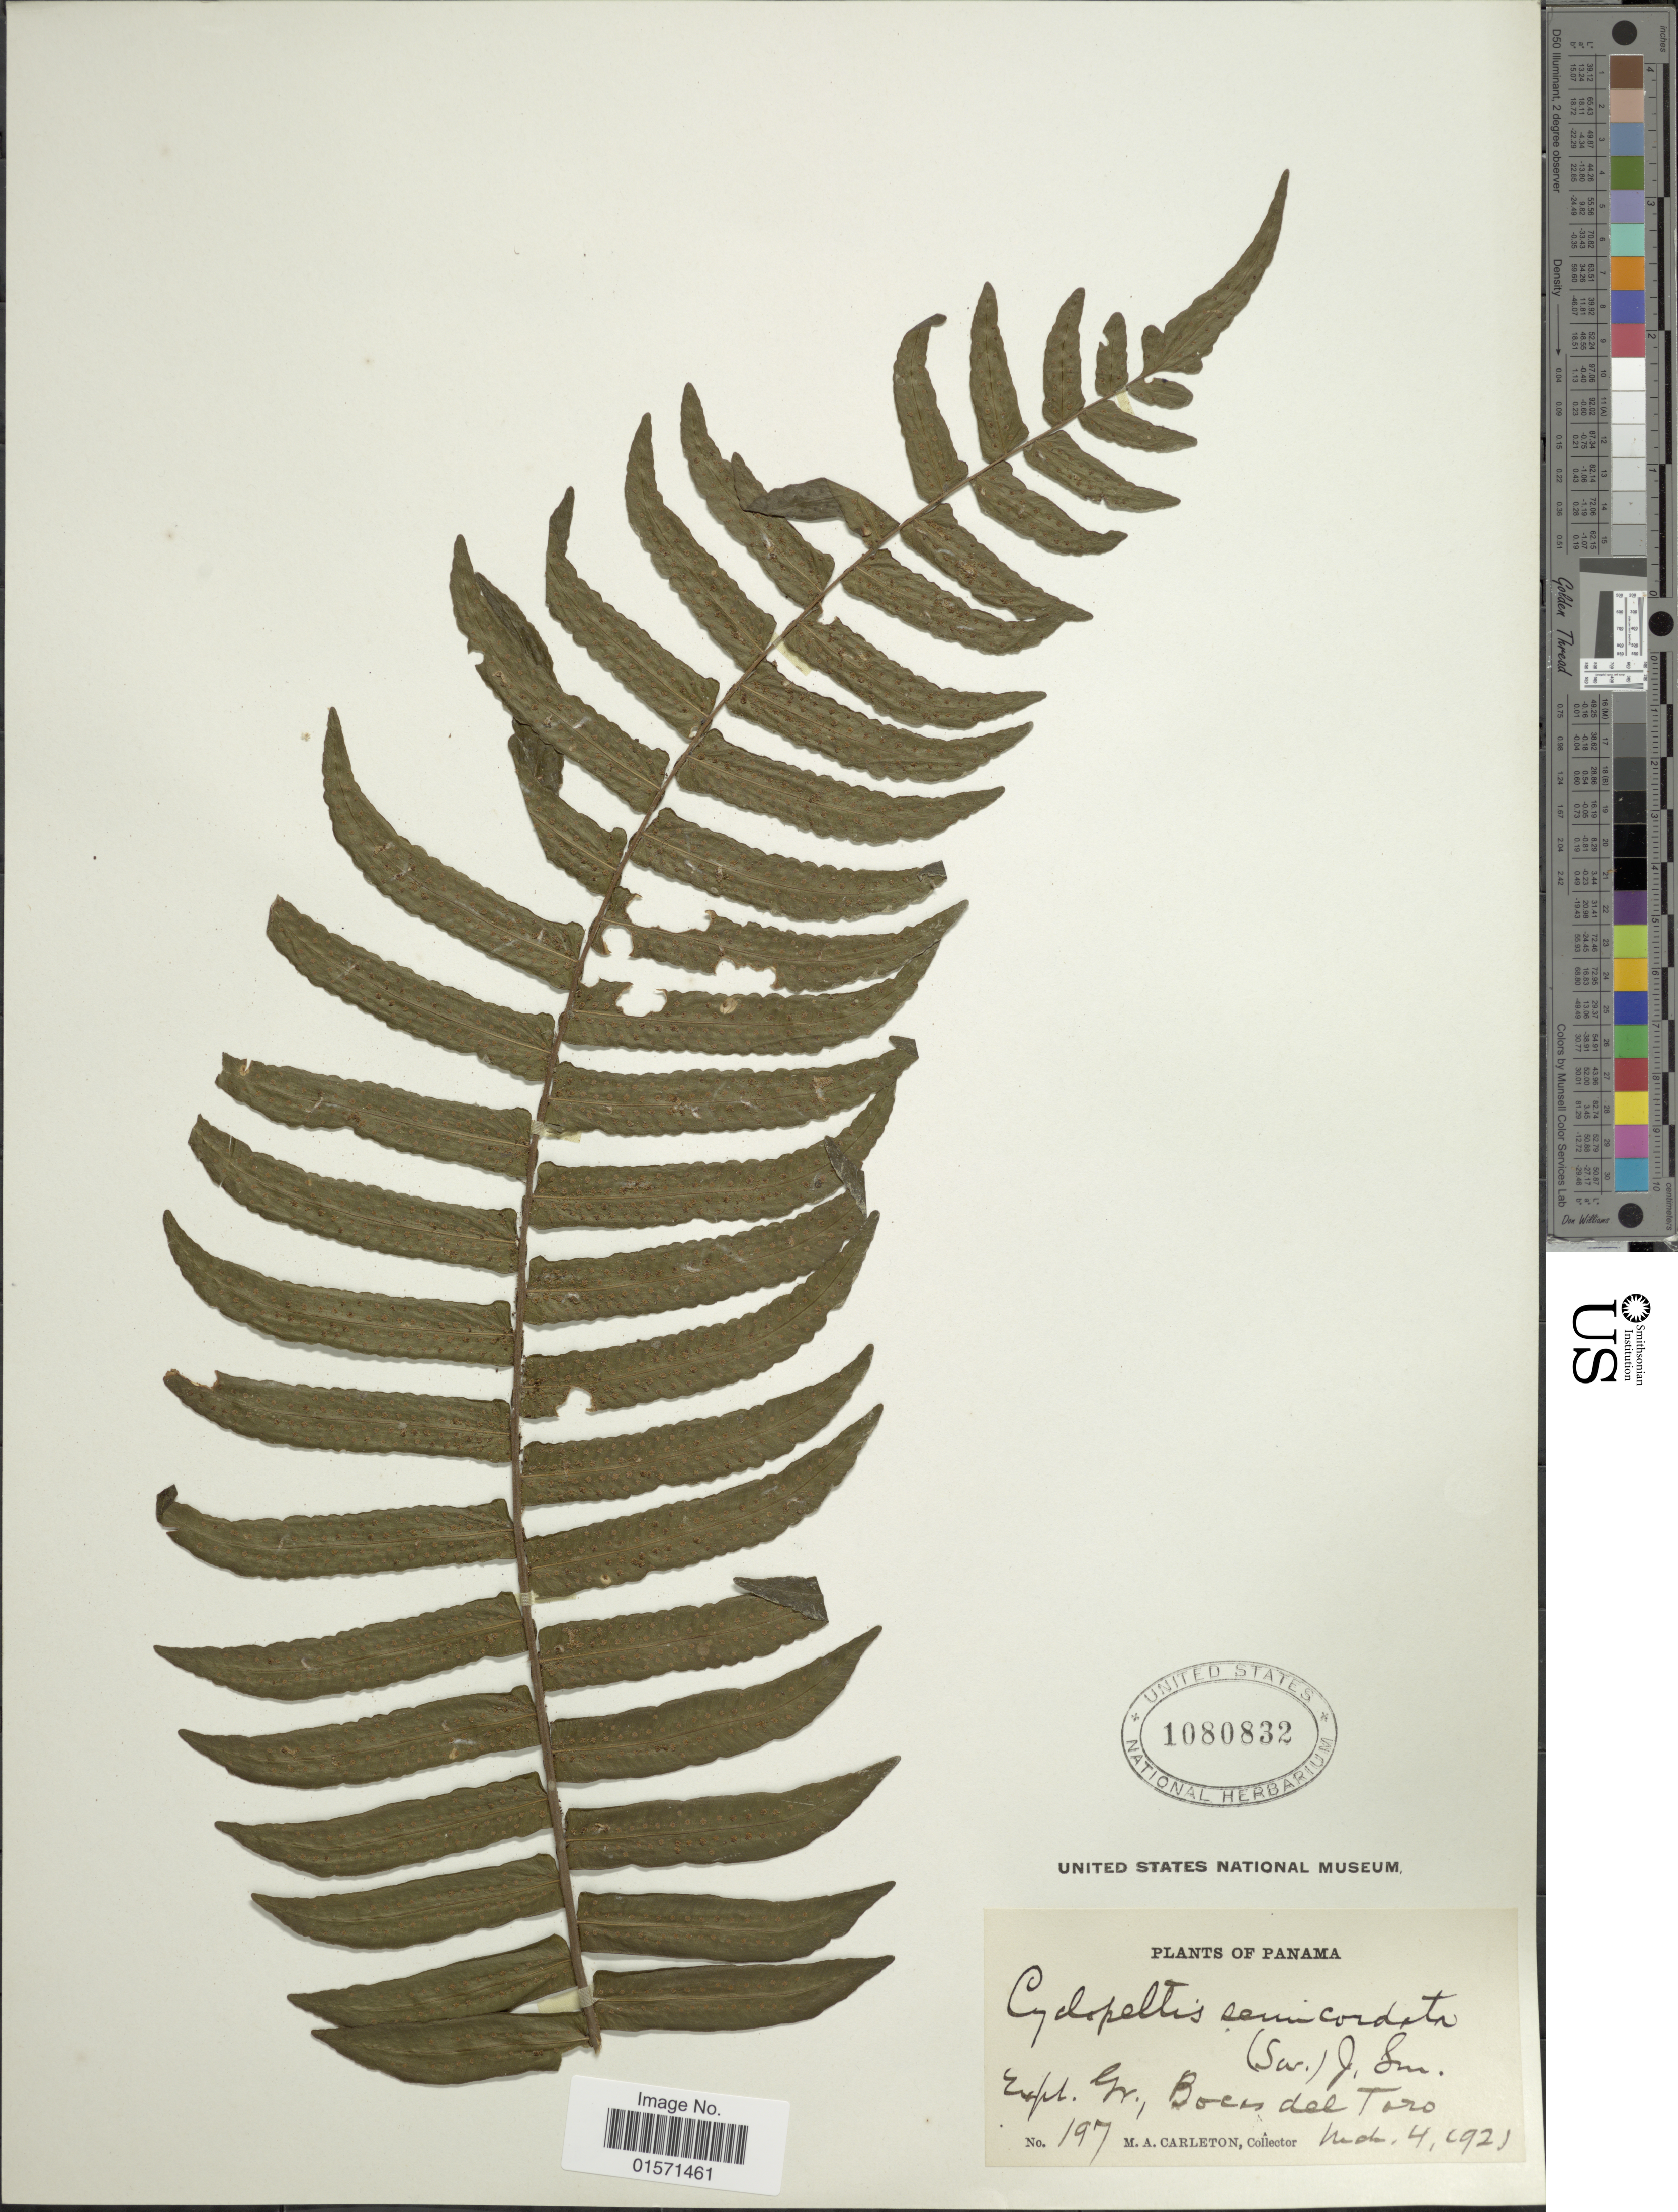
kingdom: Plantae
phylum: Tracheophyta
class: Polypodiopsida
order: Polypodiales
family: Lomariopsidaceae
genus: Cyclopeltis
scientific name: Cyclopeltis semicordata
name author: (Sw.) J. Sm.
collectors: M. A. Carleton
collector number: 197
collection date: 1921-03-04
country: Panama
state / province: Bocas del Toro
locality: Expl. Gr. Bocas del Toro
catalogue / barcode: US 1080832